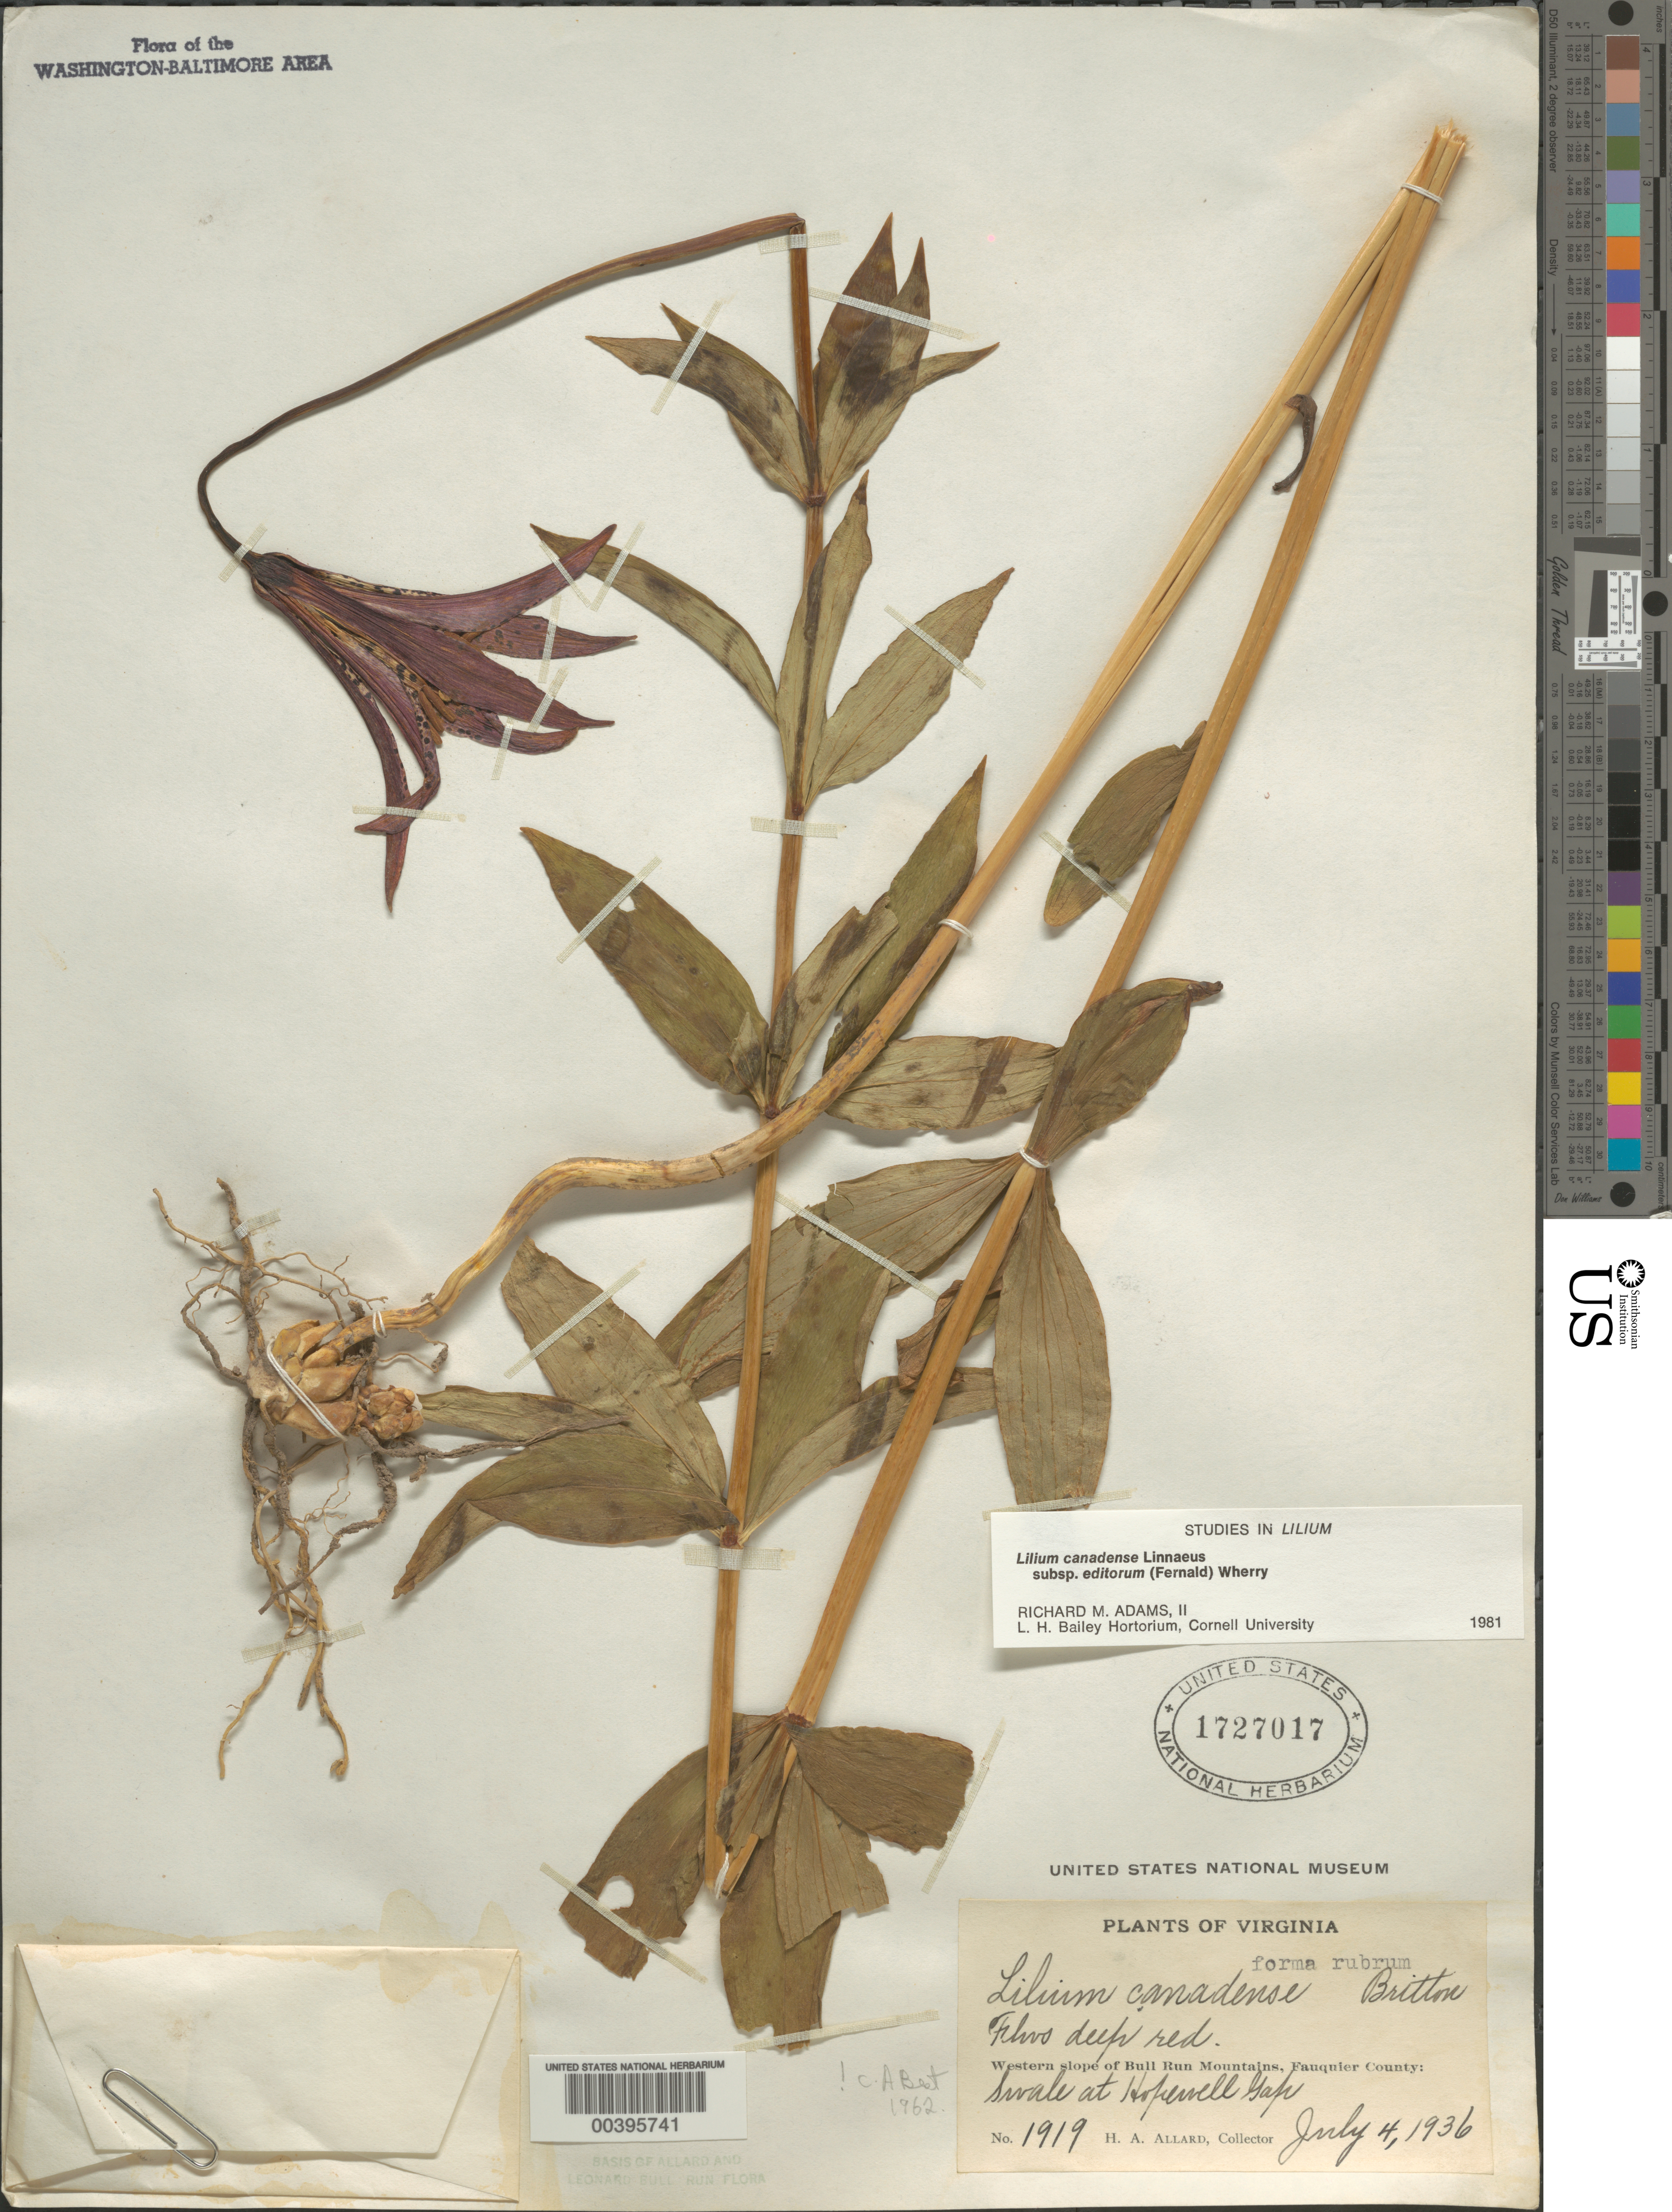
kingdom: Plantae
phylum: Tracheophyta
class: Liliopsida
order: Liliales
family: Liliaceae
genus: Lilium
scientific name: Lilium canadense subsp. editorum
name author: (Fernald) Wherry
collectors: H. A. Allard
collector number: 1919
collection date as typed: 04 Jul 1936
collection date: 1936-07-04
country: United States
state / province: Virginia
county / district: Fauquier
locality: Hopewell Gap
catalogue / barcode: US 1727017